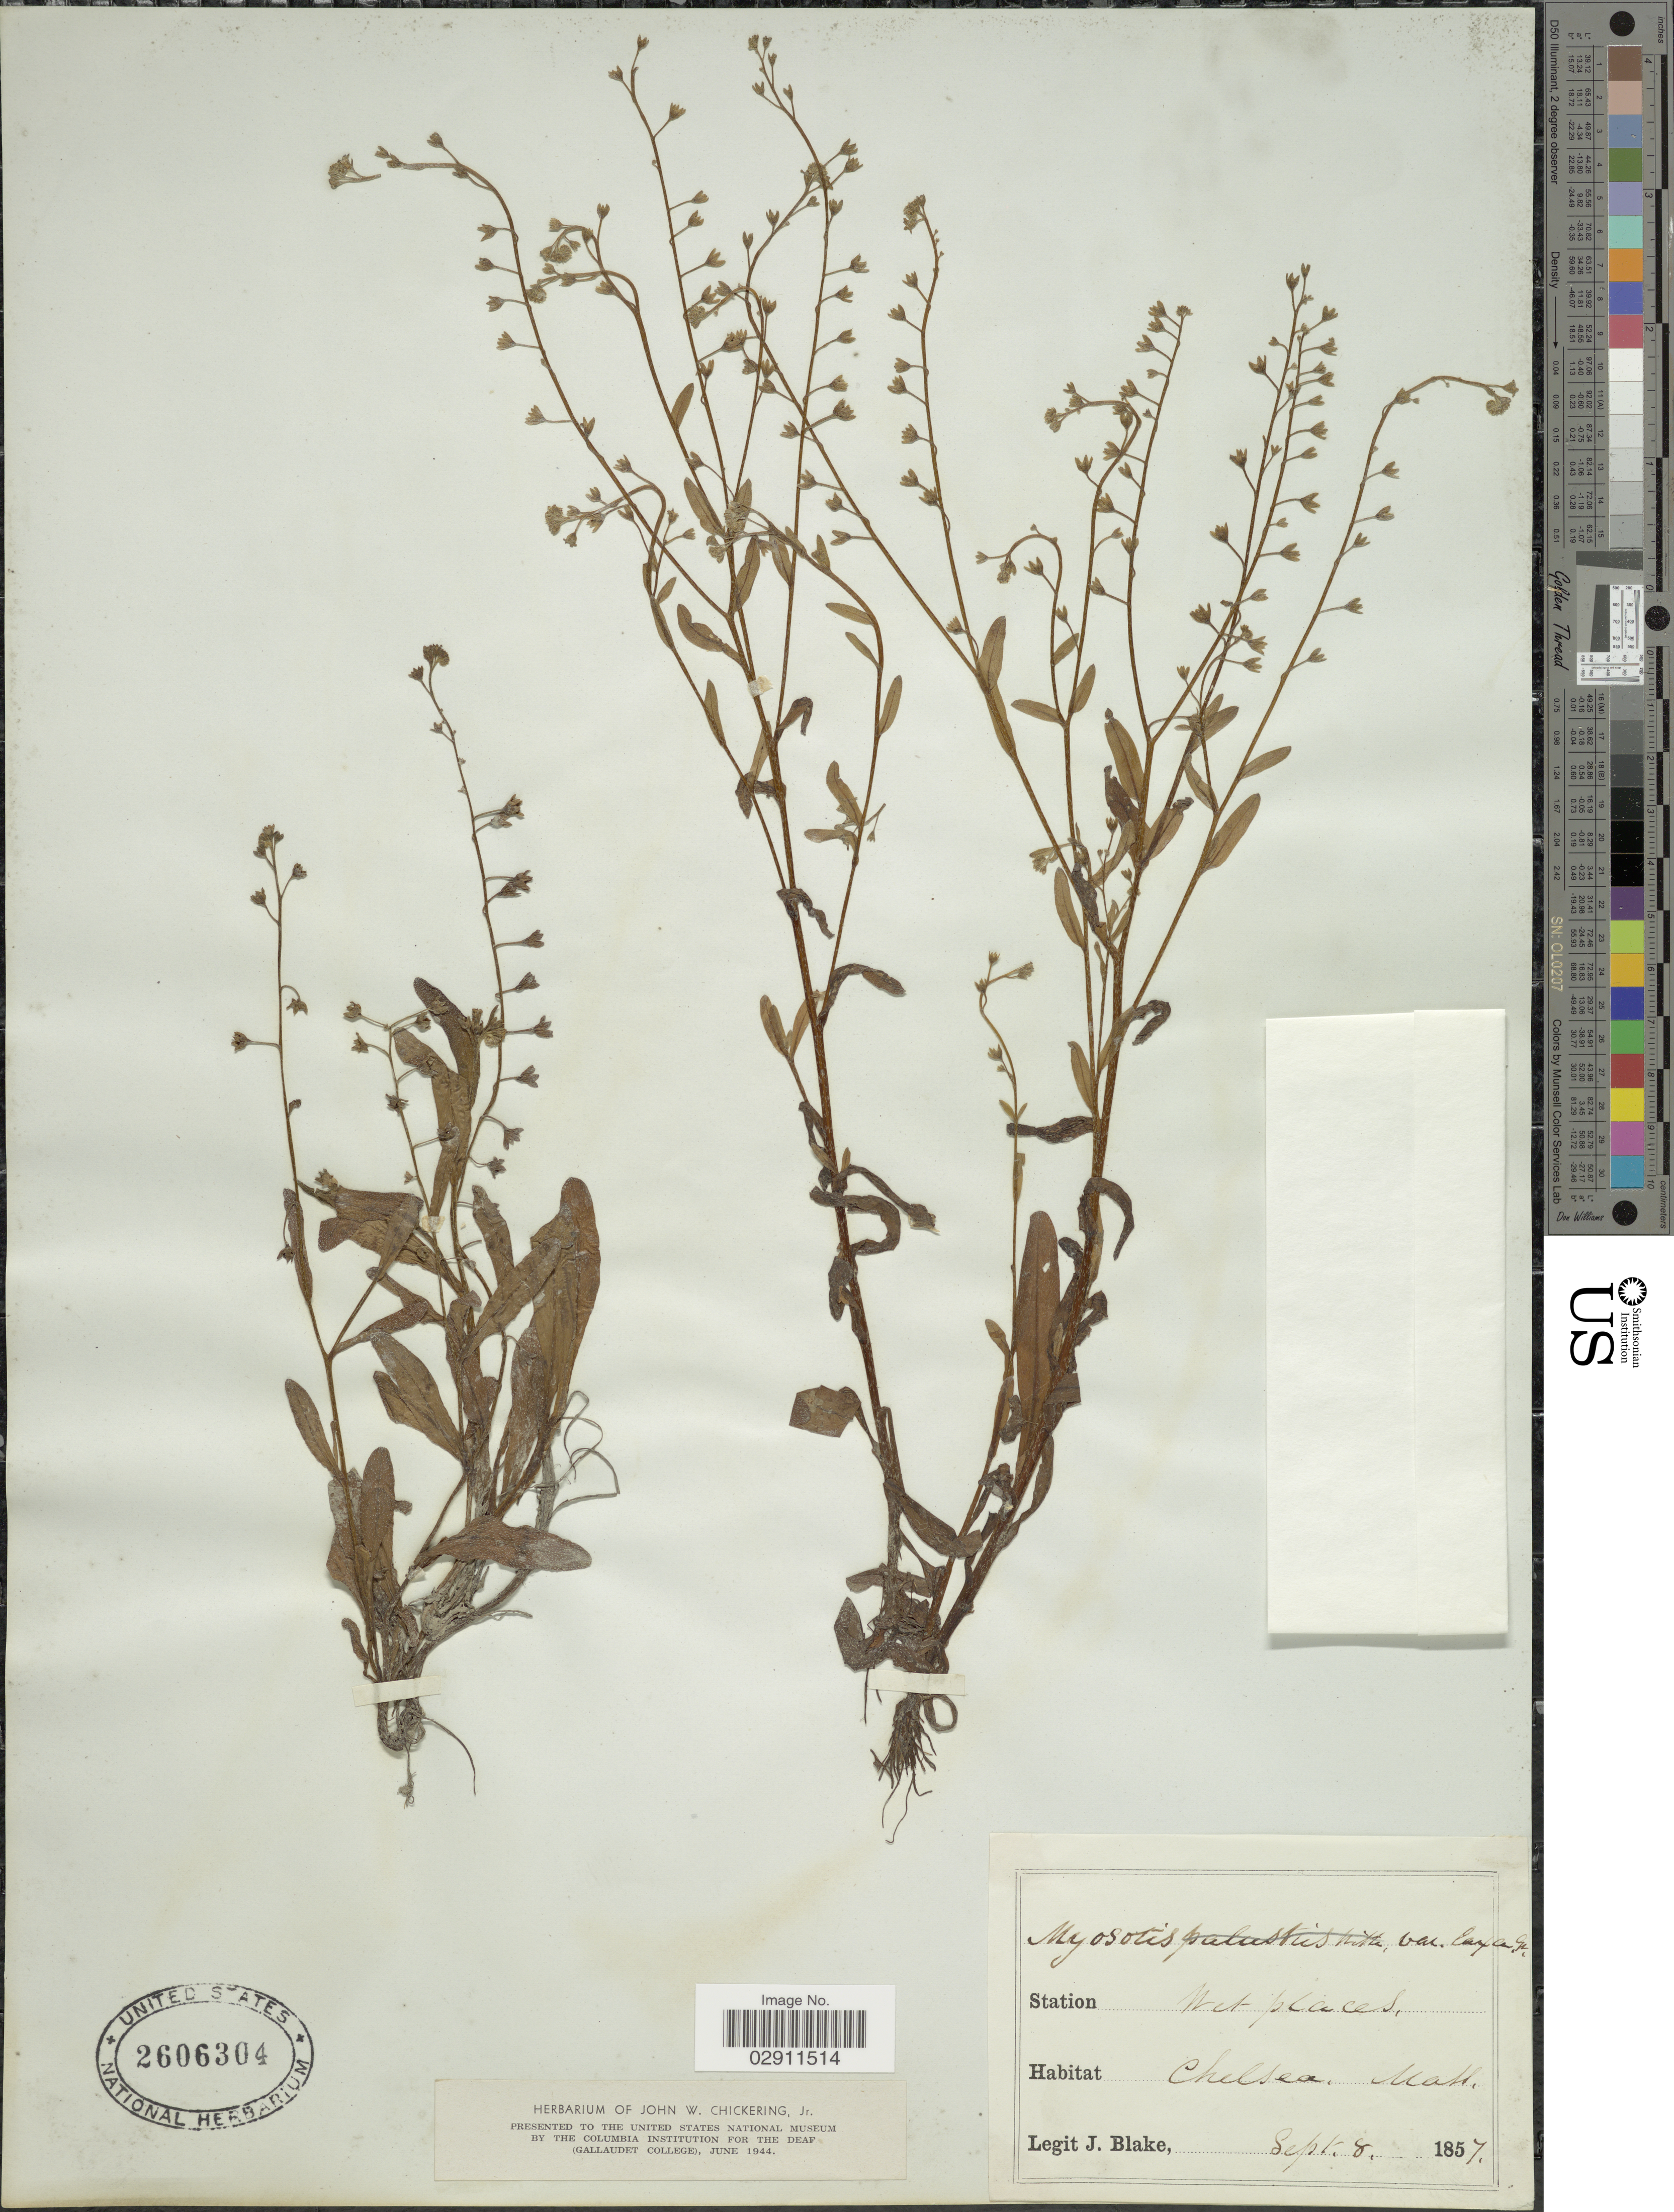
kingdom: Plantae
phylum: Tracheophyta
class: Magnoliopsida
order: Boraginales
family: Boraginaceae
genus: Myosotis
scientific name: Myosotis sp.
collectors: J. Blake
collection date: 1857-09-08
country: United States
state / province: Massachusetts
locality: Chelsea.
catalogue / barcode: US 2606304